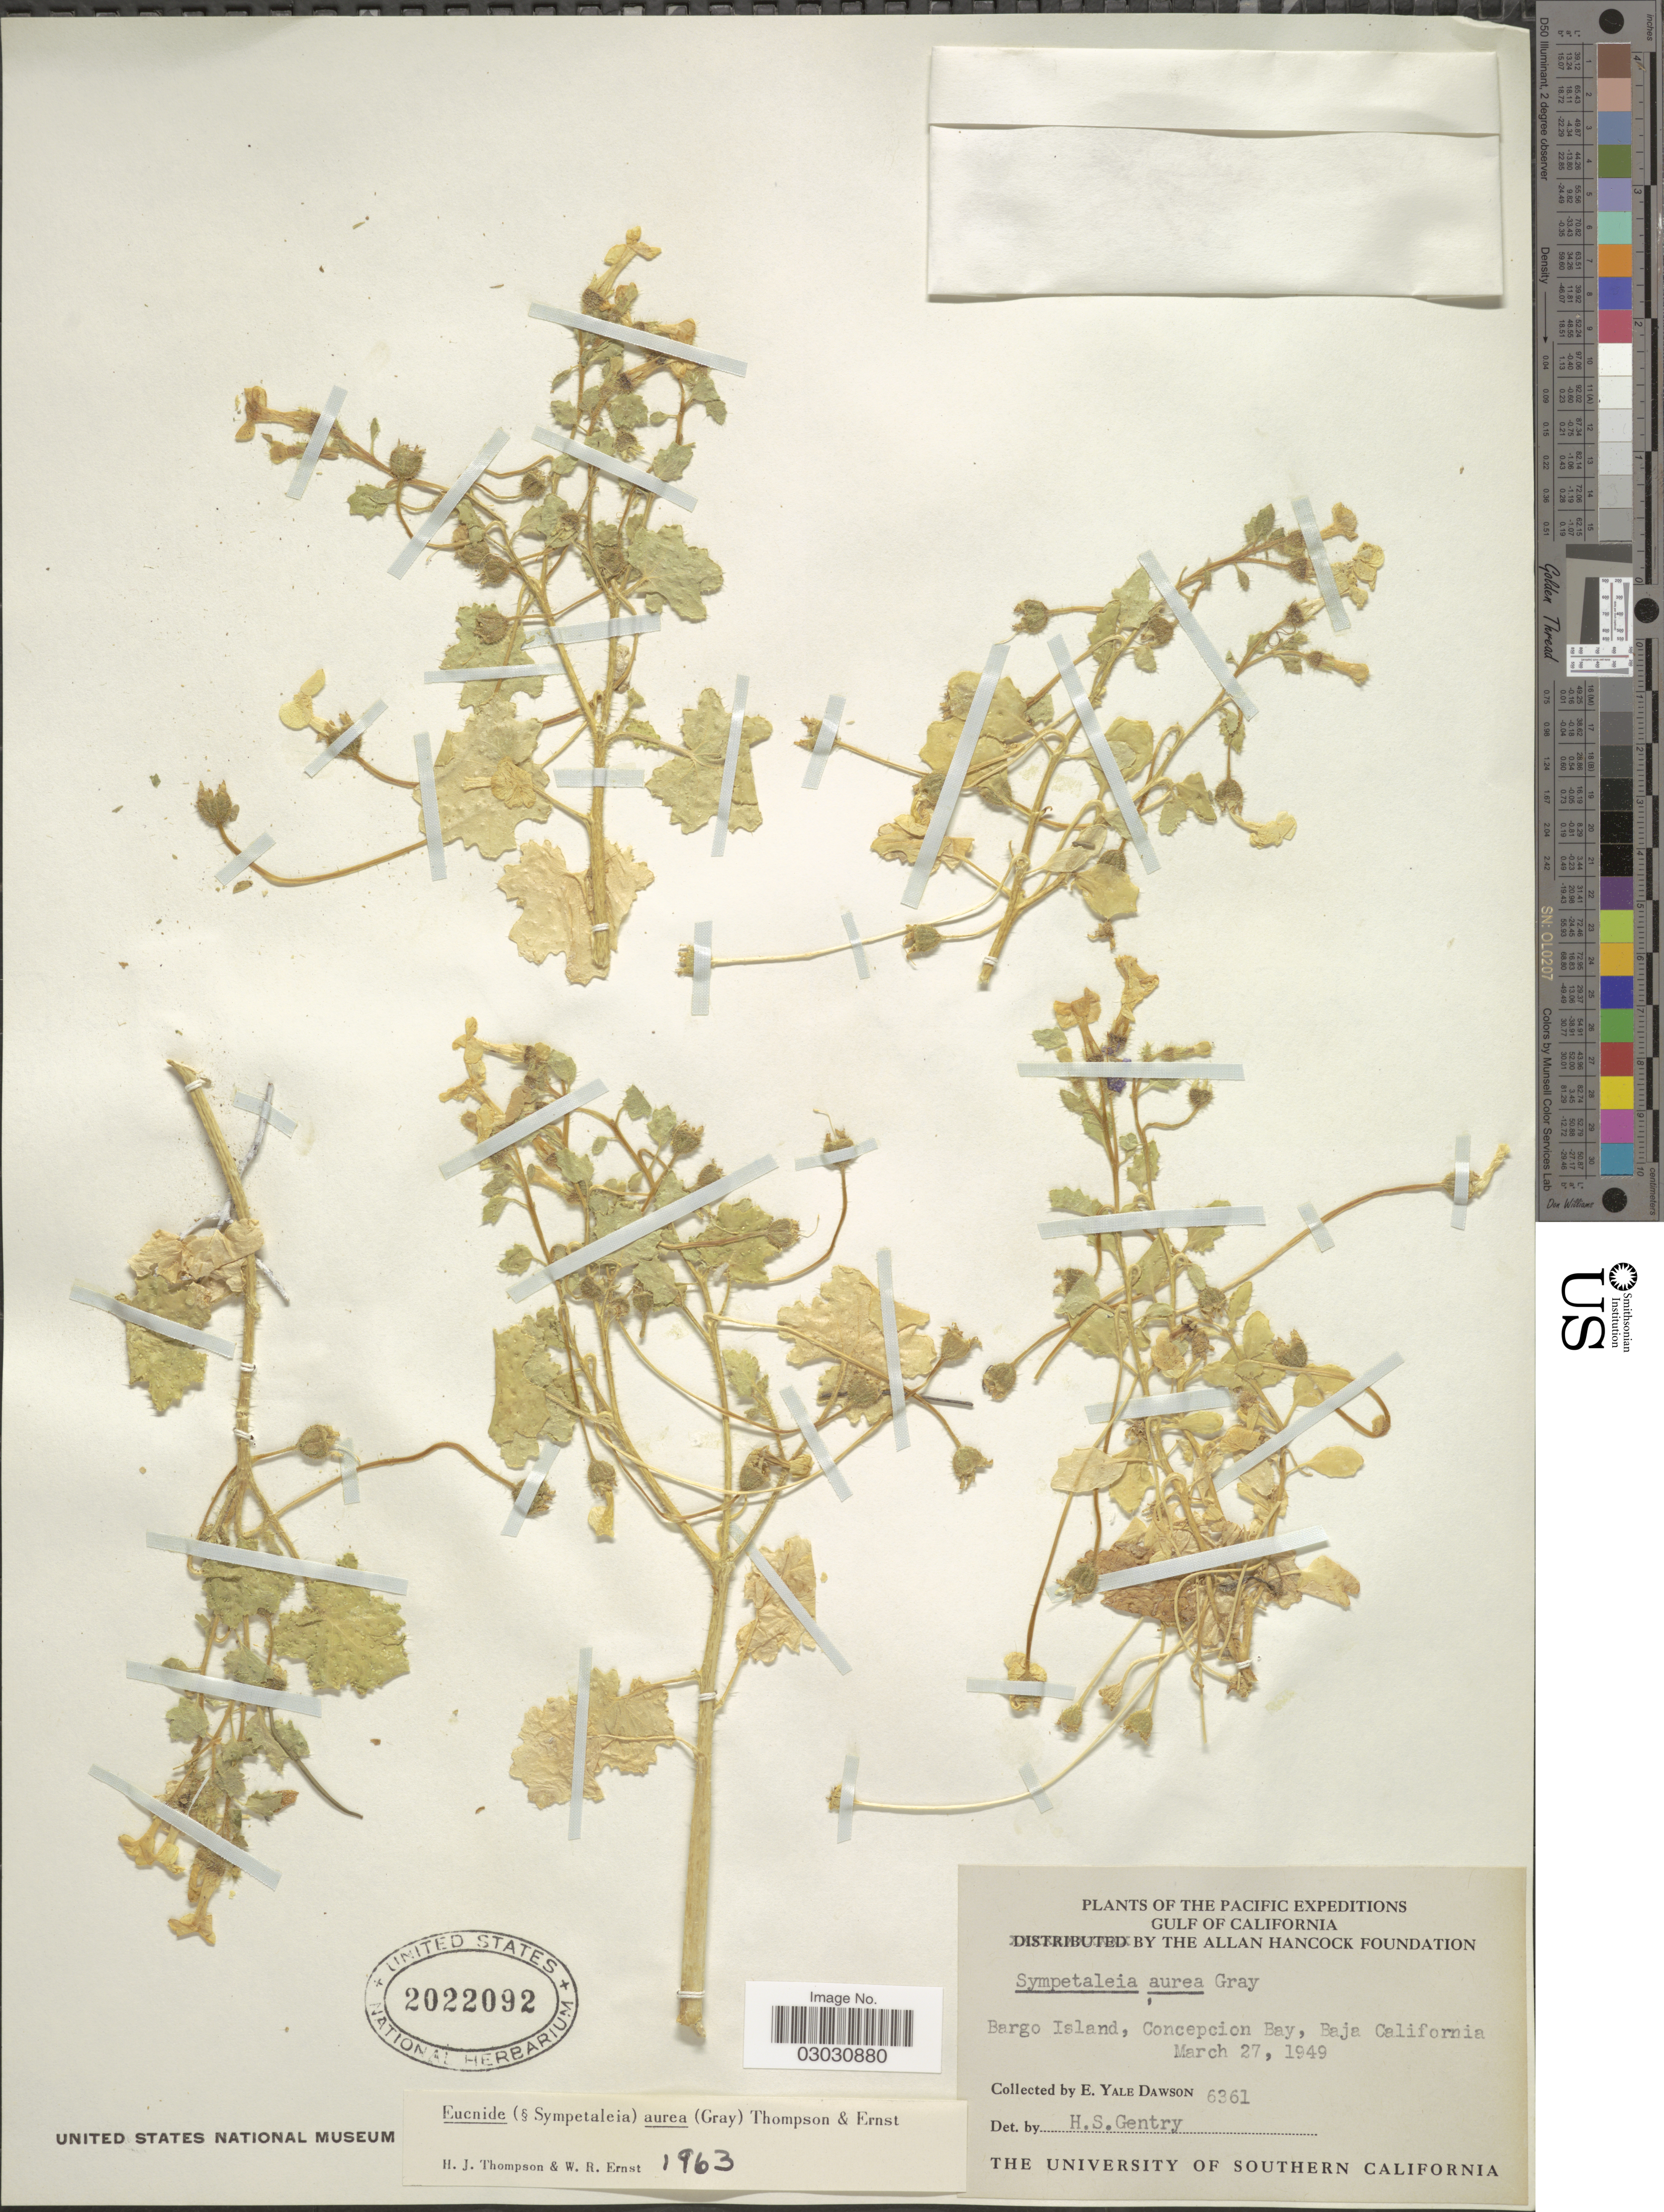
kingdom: Plantae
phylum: Tracheophyta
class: Magnoliopsida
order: Cornales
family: Loasaceae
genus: Eucnide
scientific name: Eucnide aurea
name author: (A. Gray) H.J. Thomps. & W.R. Ernst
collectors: N. Yensen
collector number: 6361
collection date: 1949-03-27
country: Mexico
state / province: Baja California Sur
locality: Gulf of California. Bargo Island, Concepcion Bay.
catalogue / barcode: US 2022092